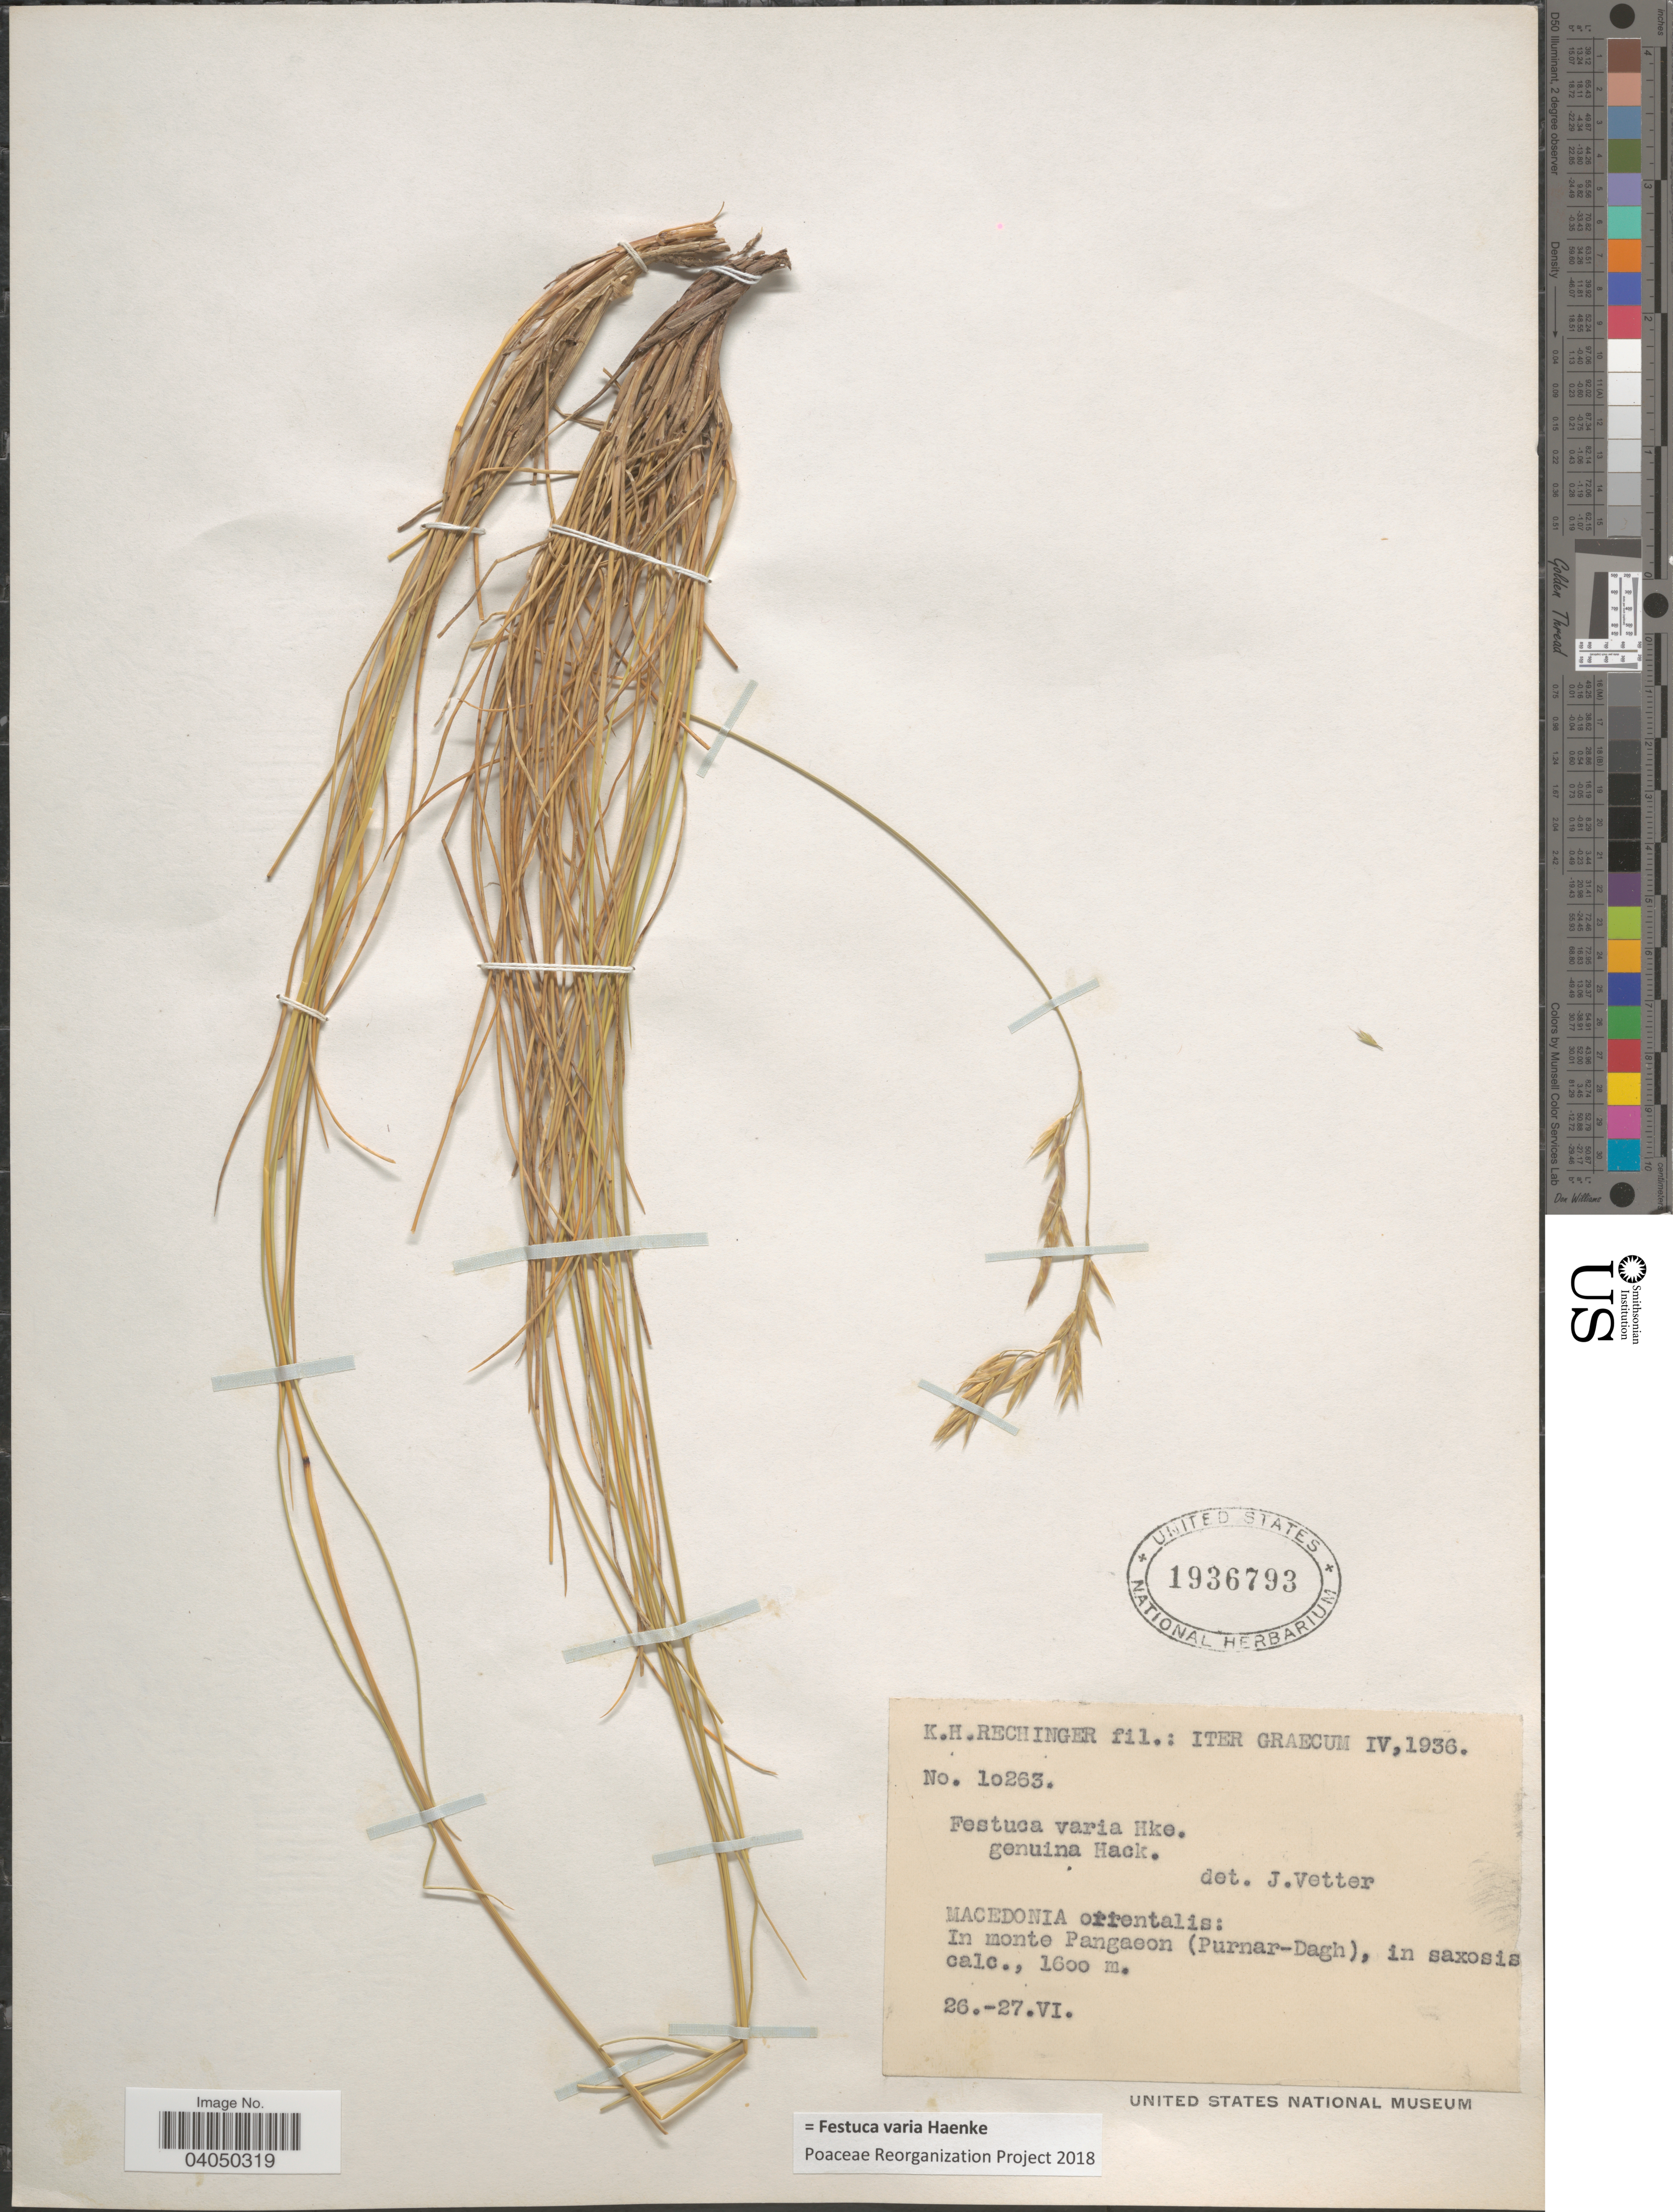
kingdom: Plantae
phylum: Tracheophyta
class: Liliopsida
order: Poales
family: Poaceae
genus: Festuca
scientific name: Festuca varia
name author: Haenke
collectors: K. H. Rechinger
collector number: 10263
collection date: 1936-06-26/1936-06-27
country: Greece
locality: Iter Graecum. Macedonia orientalis: In monte Pangaeon (Purnar-Dagh), in saxosis calc.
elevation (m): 1600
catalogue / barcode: US 1936793